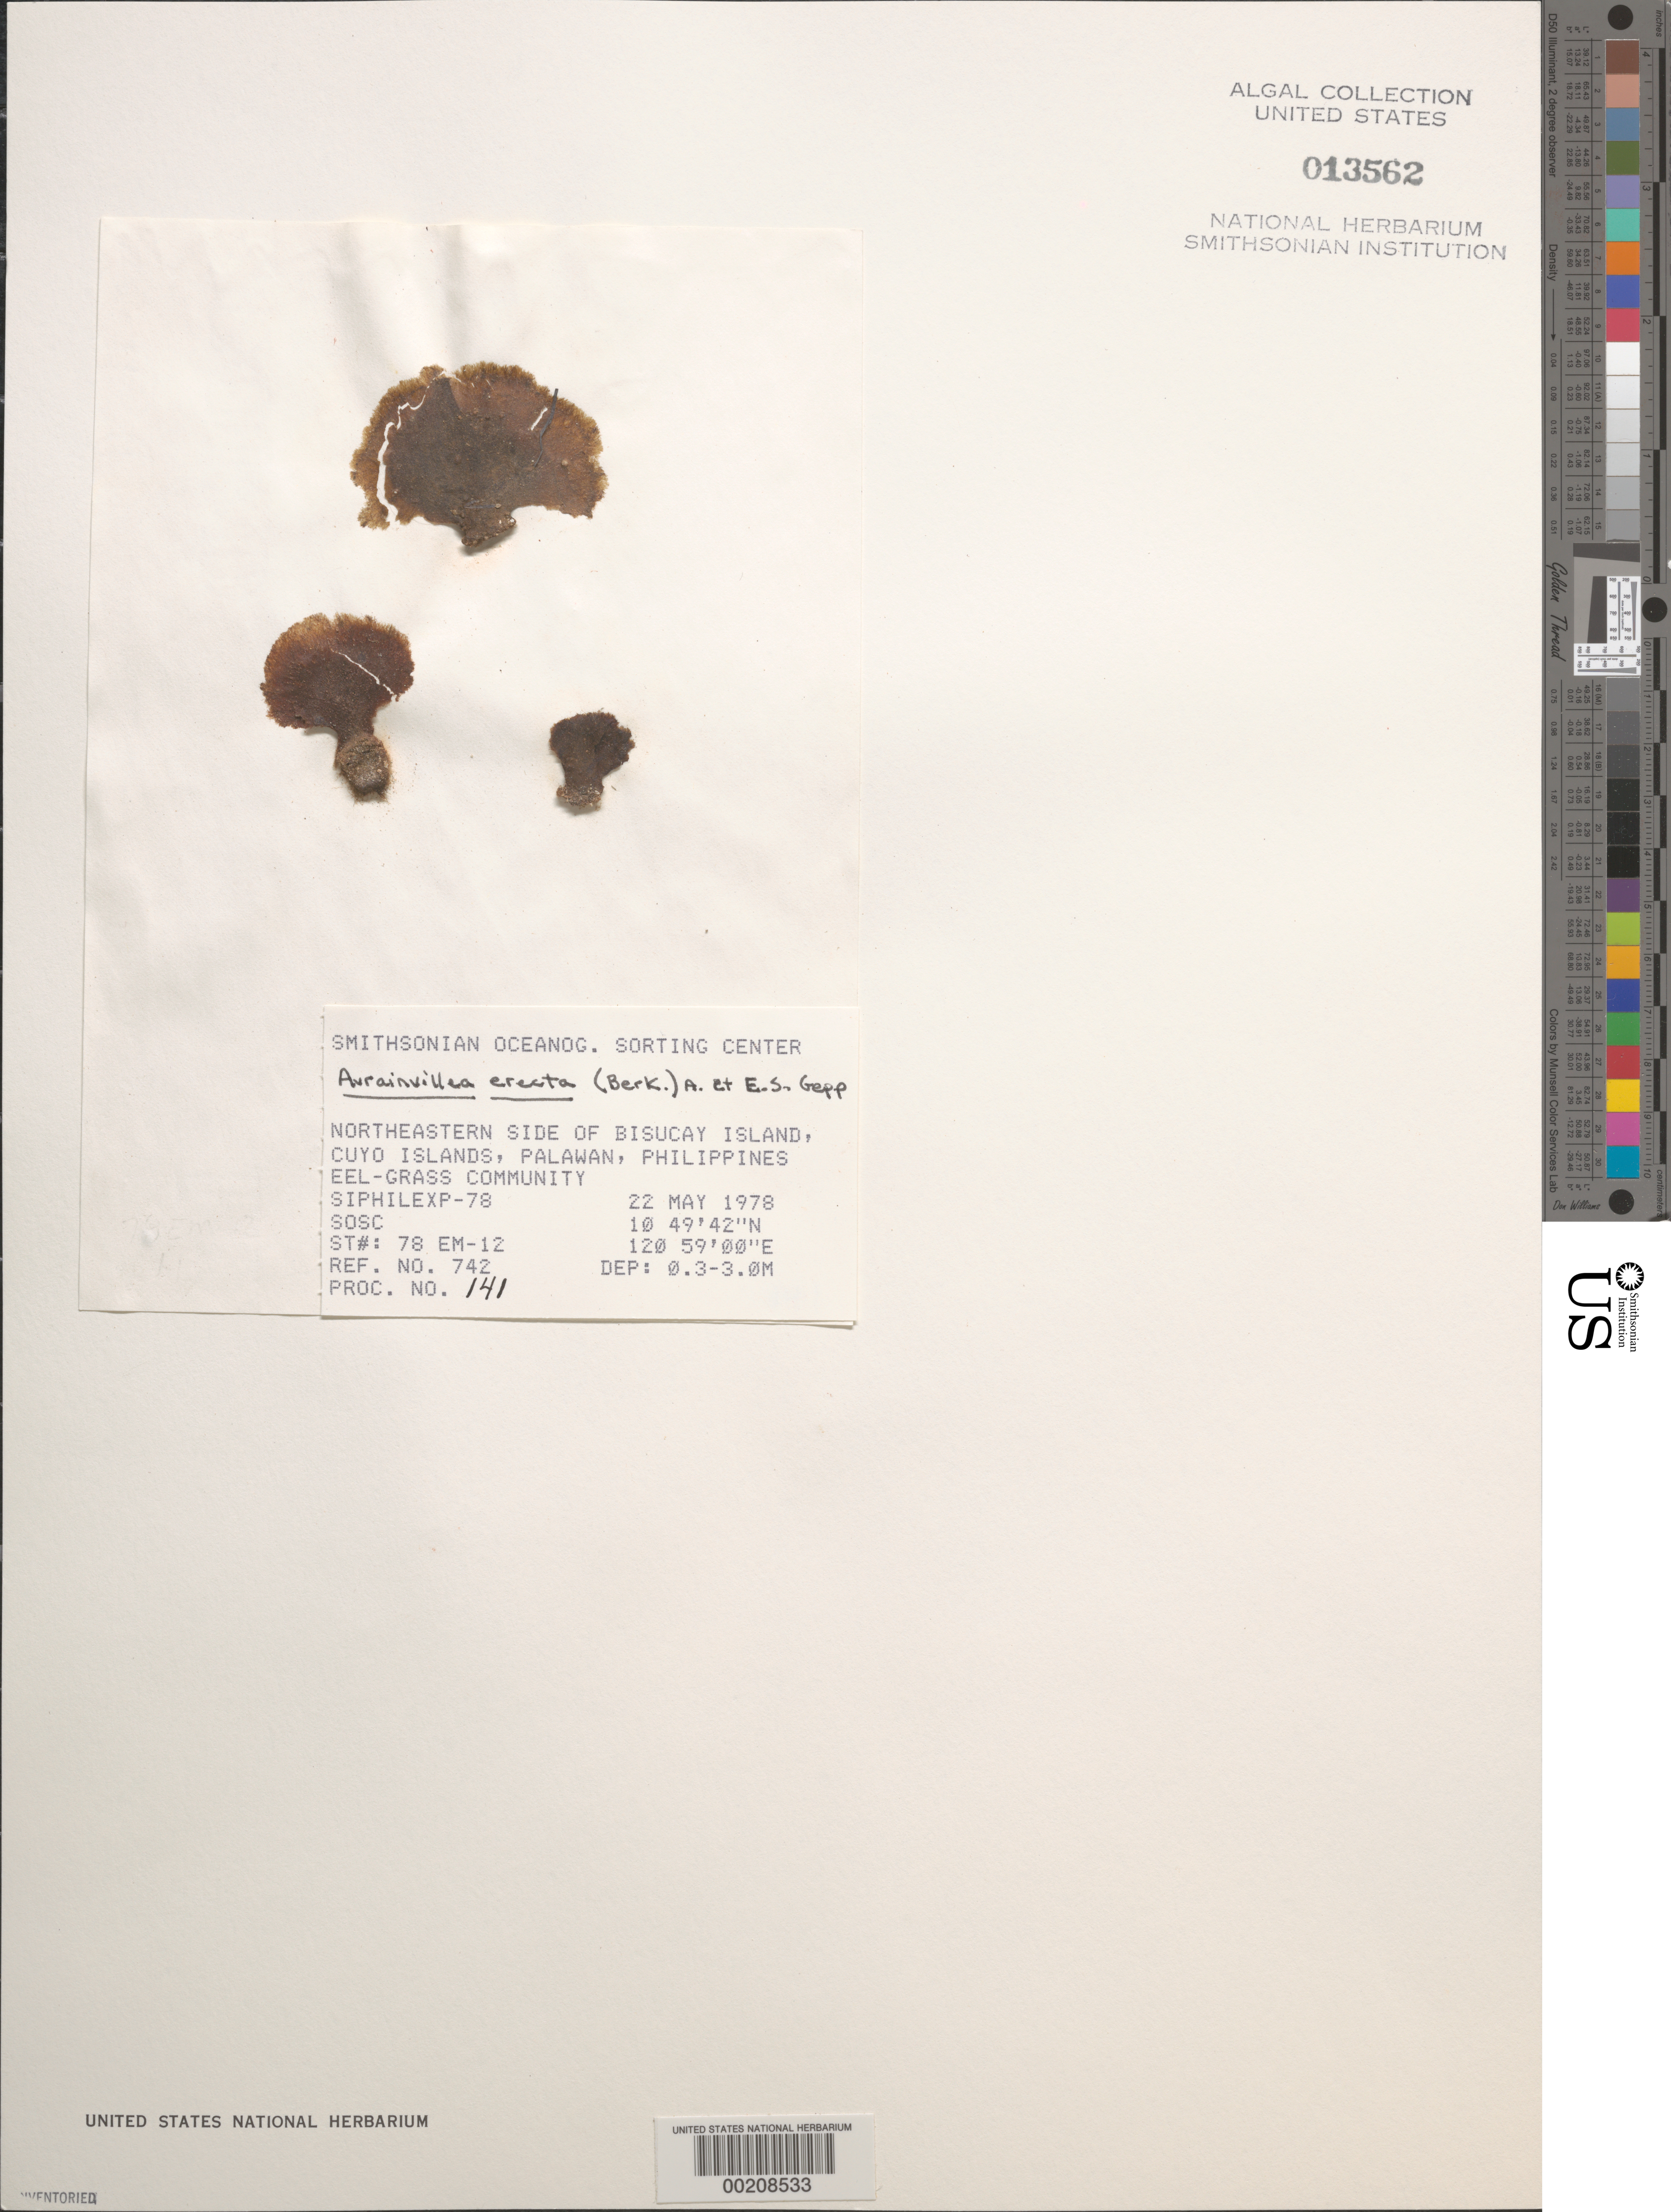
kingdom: Plantae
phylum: Chlorophyta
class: Ulvophyceae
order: Bryopsidales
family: Dichotomosiphonaceae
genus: Avrainvillea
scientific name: Avrainvillea erecta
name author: (M.J. Berkeley) A. Gepp & E. Gepp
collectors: SOSC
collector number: Station 78 Em-12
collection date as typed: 22 May 1978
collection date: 1978-05-22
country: Philippines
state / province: Mimaropa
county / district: Palawan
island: Bisucay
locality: Northeastern side of island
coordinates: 10 49' 42" N, 120 59' 00" E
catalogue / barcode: US 13562